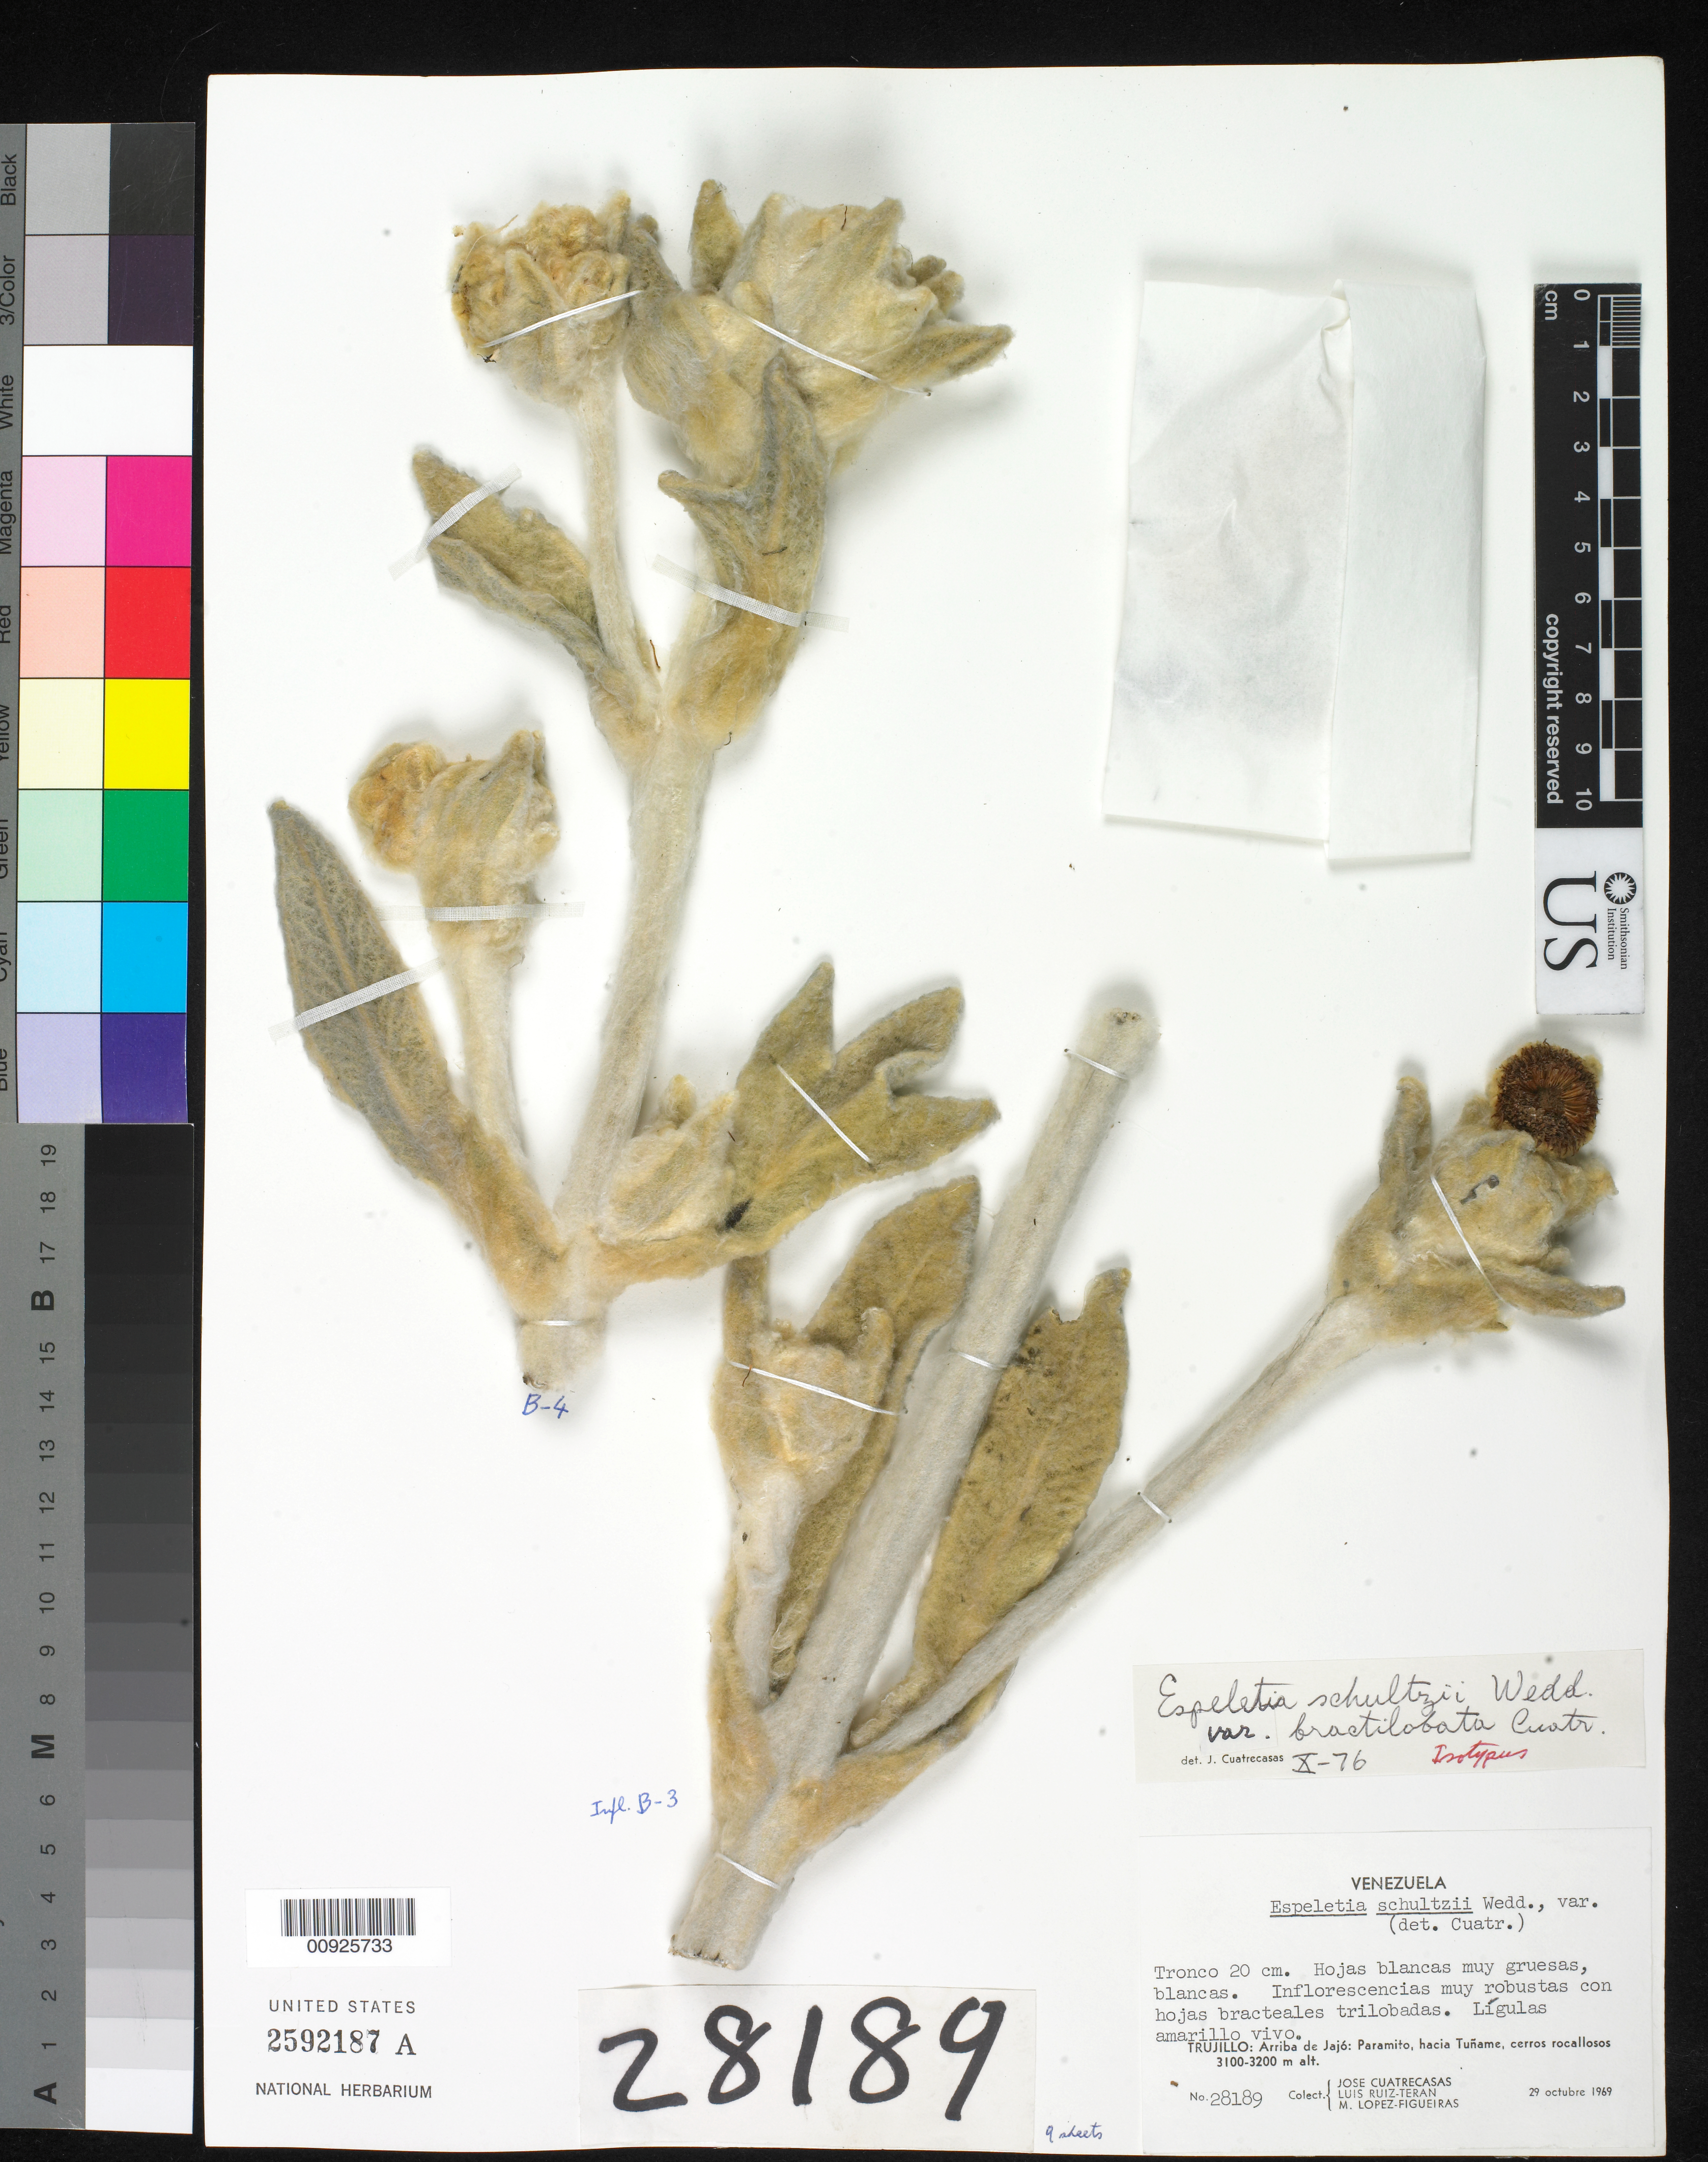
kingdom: Plantae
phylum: Tracheophyta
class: Magnoliopsida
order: Asterales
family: Asteraceae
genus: Espeletia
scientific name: Espeletia schultzii var. bractilobata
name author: Cuatrec.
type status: Isotype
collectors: J. Cuatrecasas, L. E. Ruíz-Terán & M. López Figueiras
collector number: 28189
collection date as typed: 29 Oct 1969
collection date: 1969-10-29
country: Venezuela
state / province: Trujillo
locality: Arriba de Jajo, Paramito, hacia Tuname, cerros rocallosos. [Above Jajo, Paramito, towards Tuname, rocky hills]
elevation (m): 3100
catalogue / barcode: US 2592187